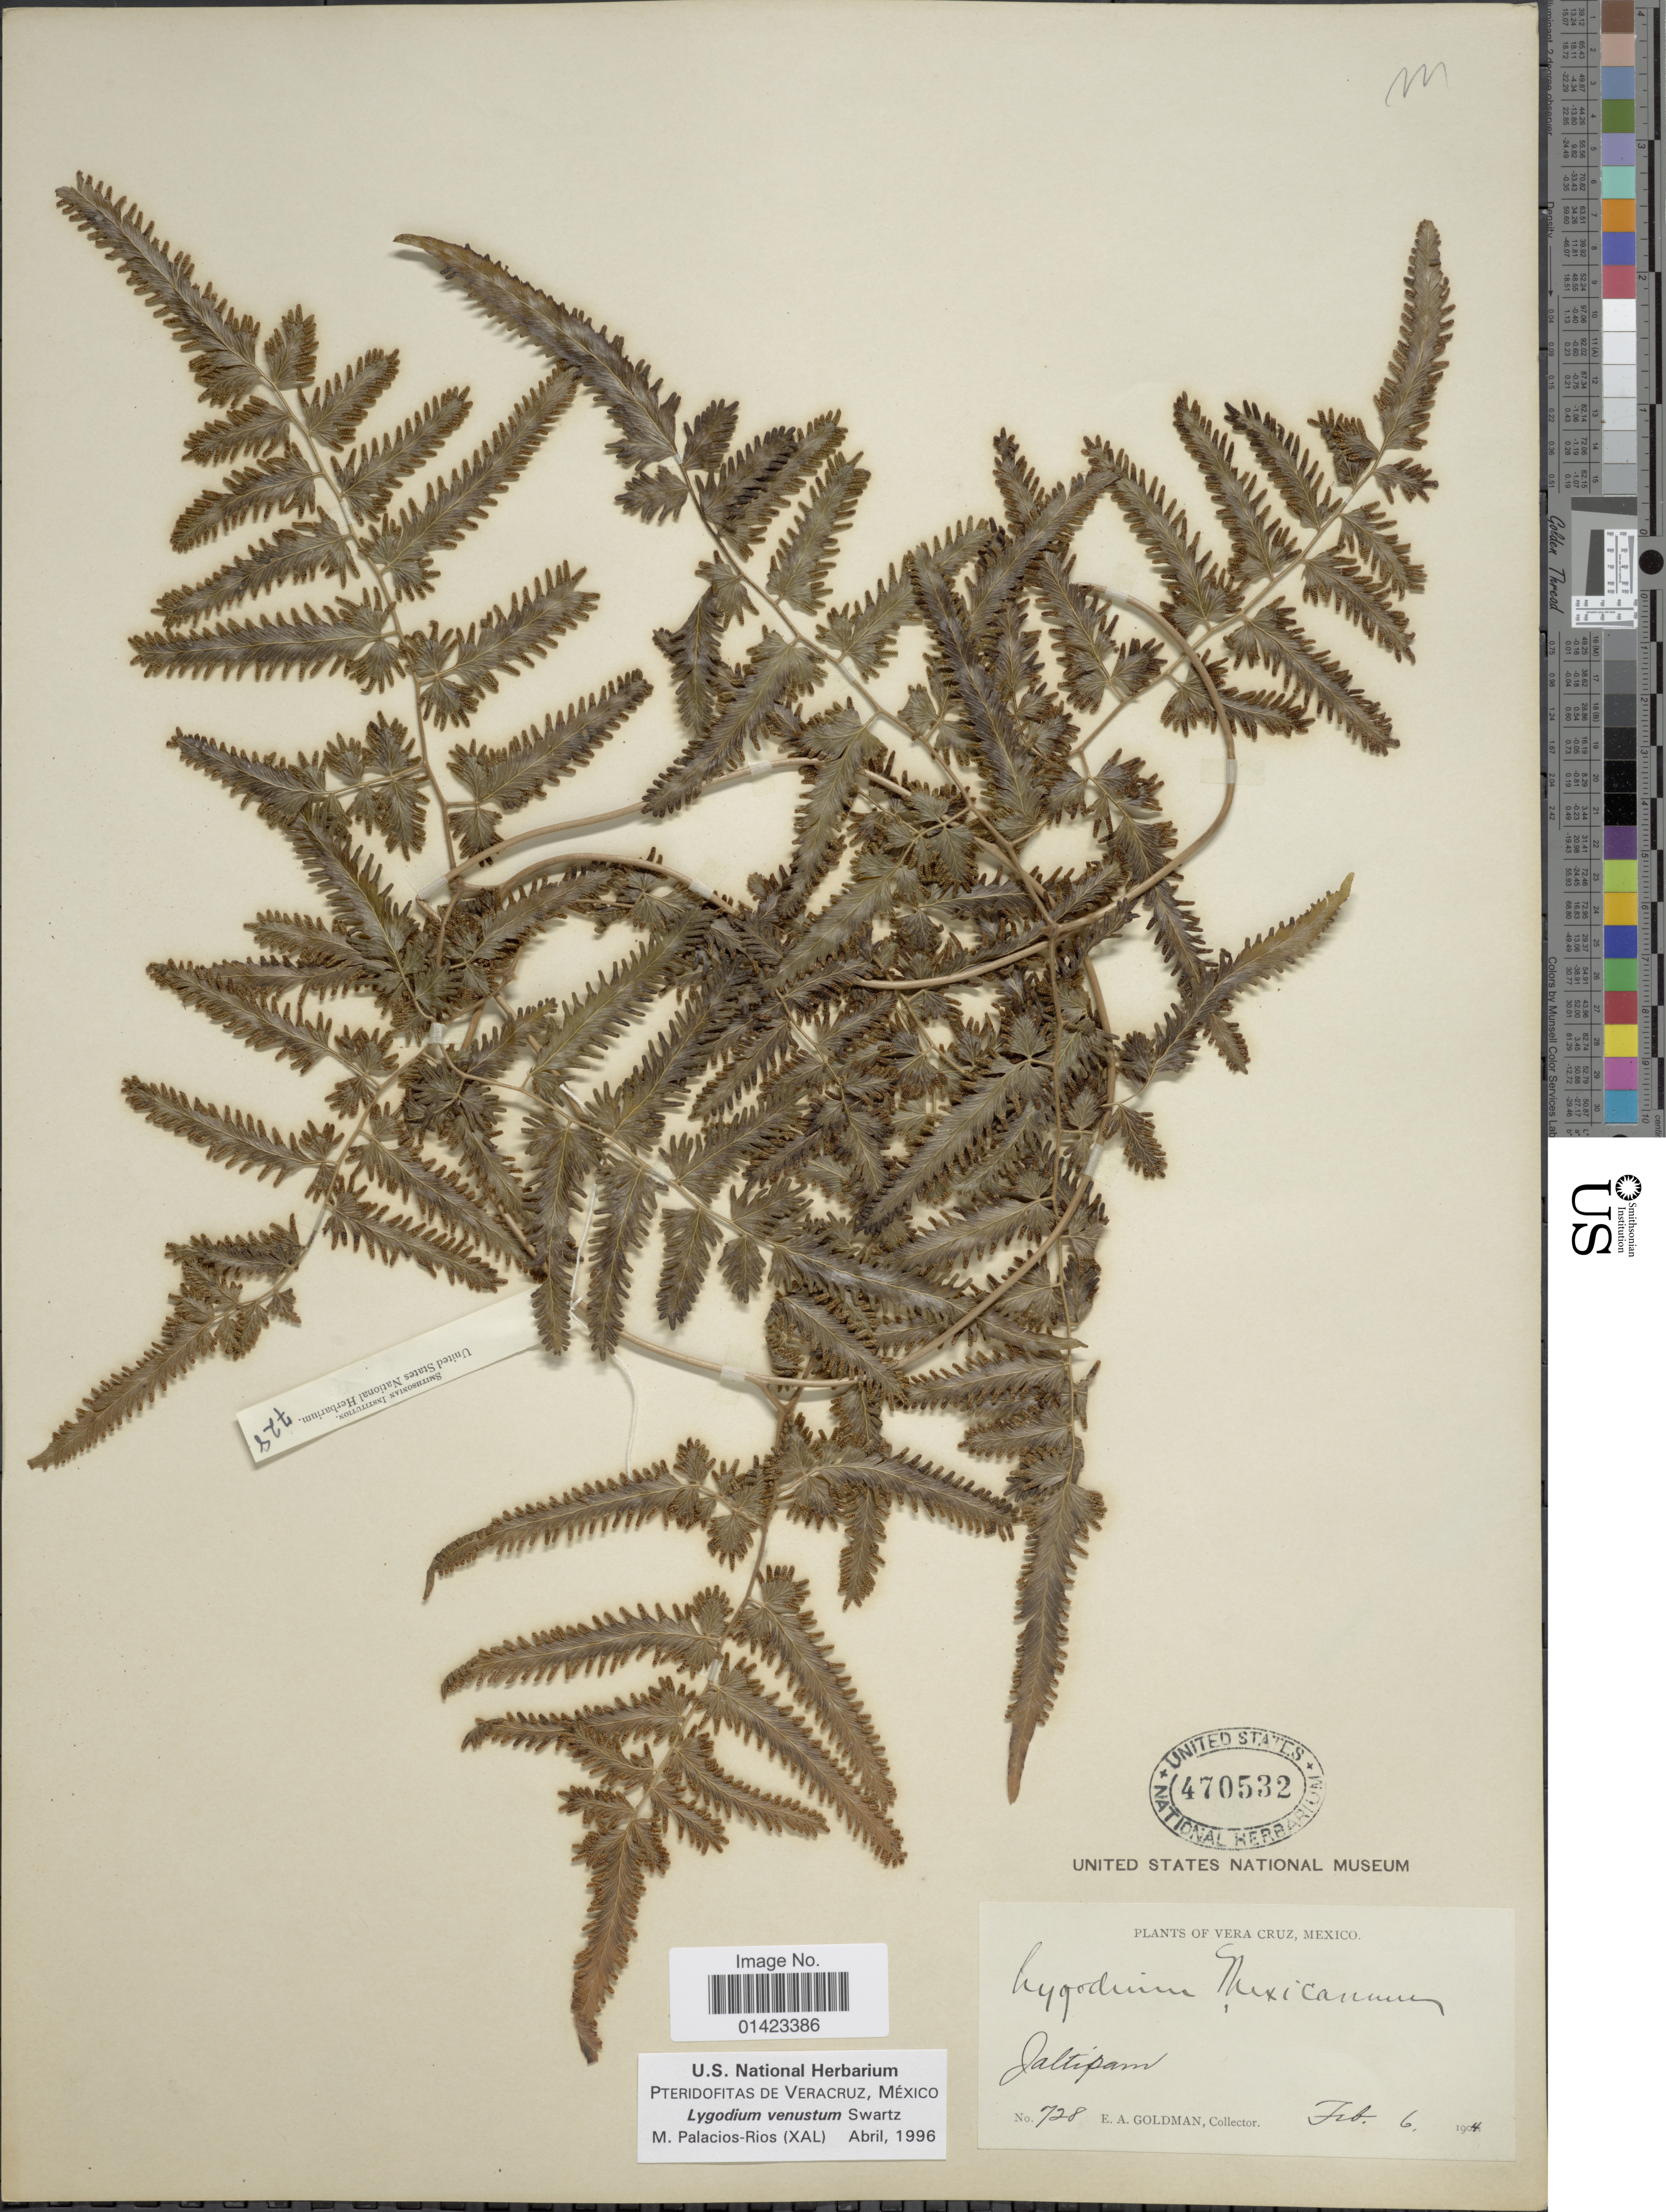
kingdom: Plantae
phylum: Tracheophyta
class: Polypodiopsida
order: Schizaeales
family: Lygodiaceae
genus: Lygodium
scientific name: Lygodium venustum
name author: Sw.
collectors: E. A. Goldman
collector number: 728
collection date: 1904-02-06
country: Mexico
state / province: Veracruz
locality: Vera Cruz, Jaltipam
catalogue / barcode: US 470532